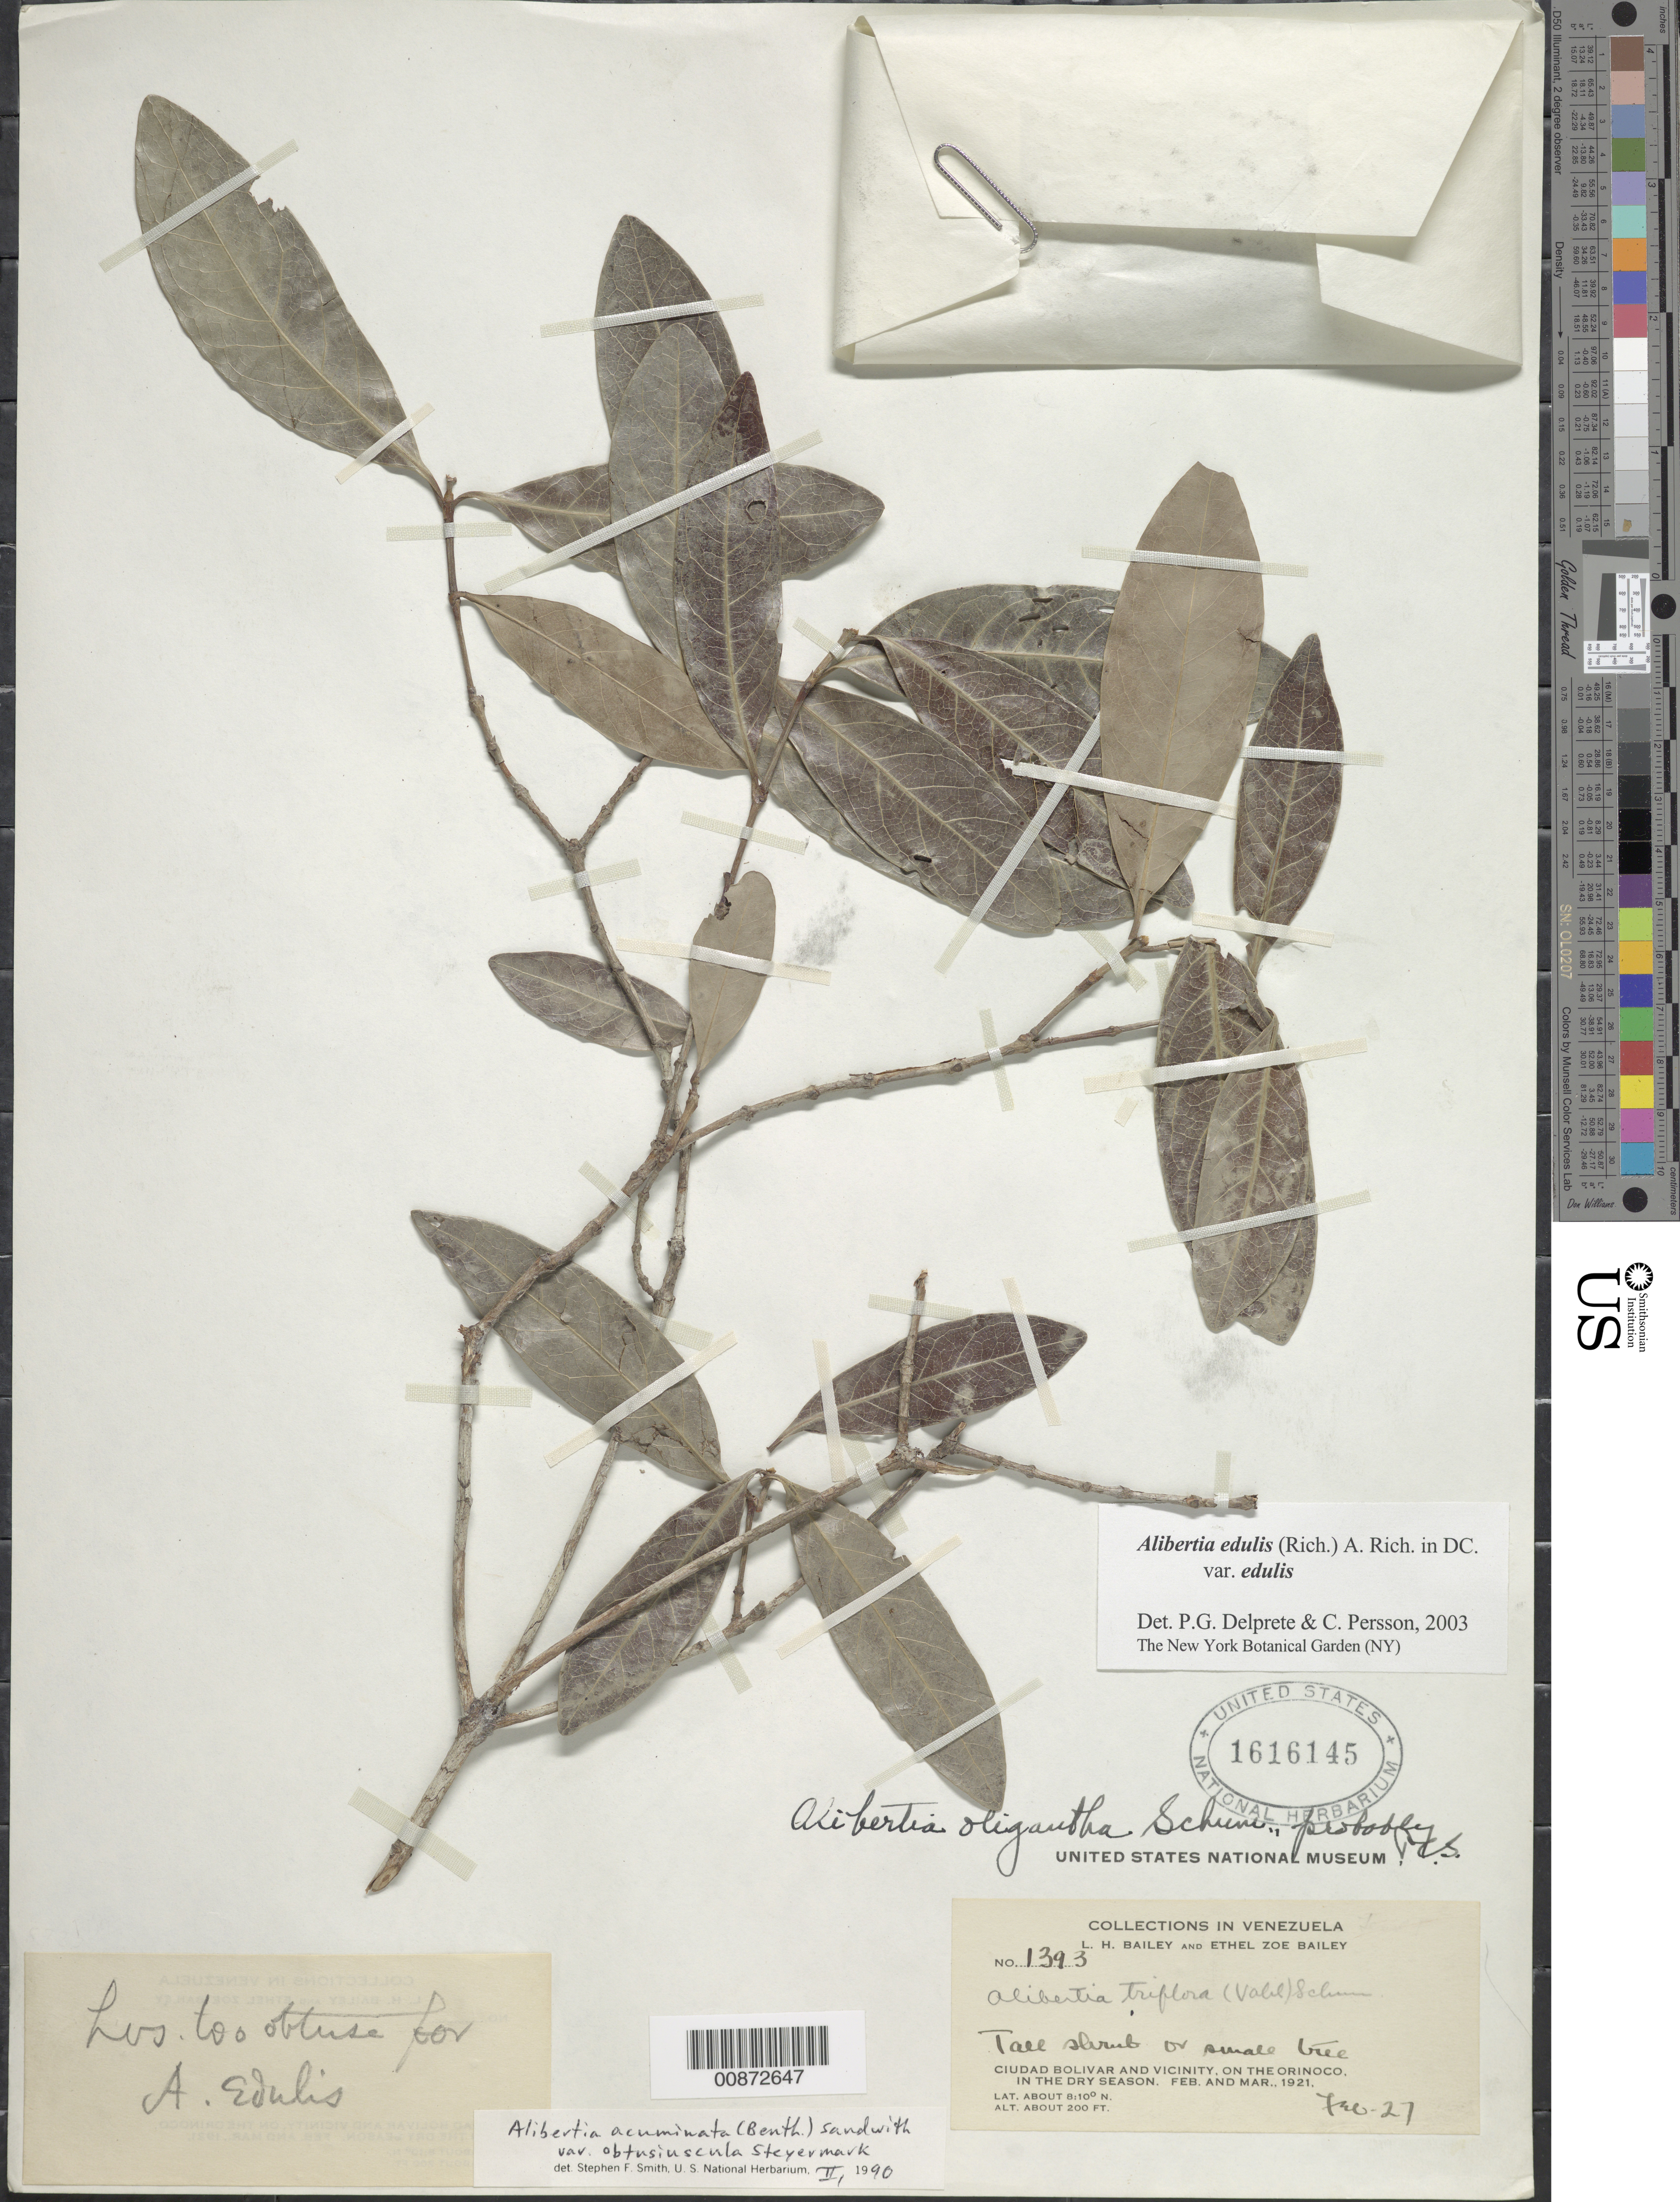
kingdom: Plantae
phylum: Tracheophyta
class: Magnoliopsida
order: Gentianales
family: Rubiaceae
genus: Alibertia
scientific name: Alibertia edulis var. edulis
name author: (Rich.) A. Rich. ex DC.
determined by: Delprete, P. G.; Persson, C. H.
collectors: L. H. Bailey & E. Z. Bailey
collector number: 1393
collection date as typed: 27-Feb-21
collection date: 1921-02-27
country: Venezuela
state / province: Bolívar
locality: Ciudad Bolívar and vicinity, Orinoco R.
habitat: Dry season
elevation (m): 61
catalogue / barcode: US 1616145